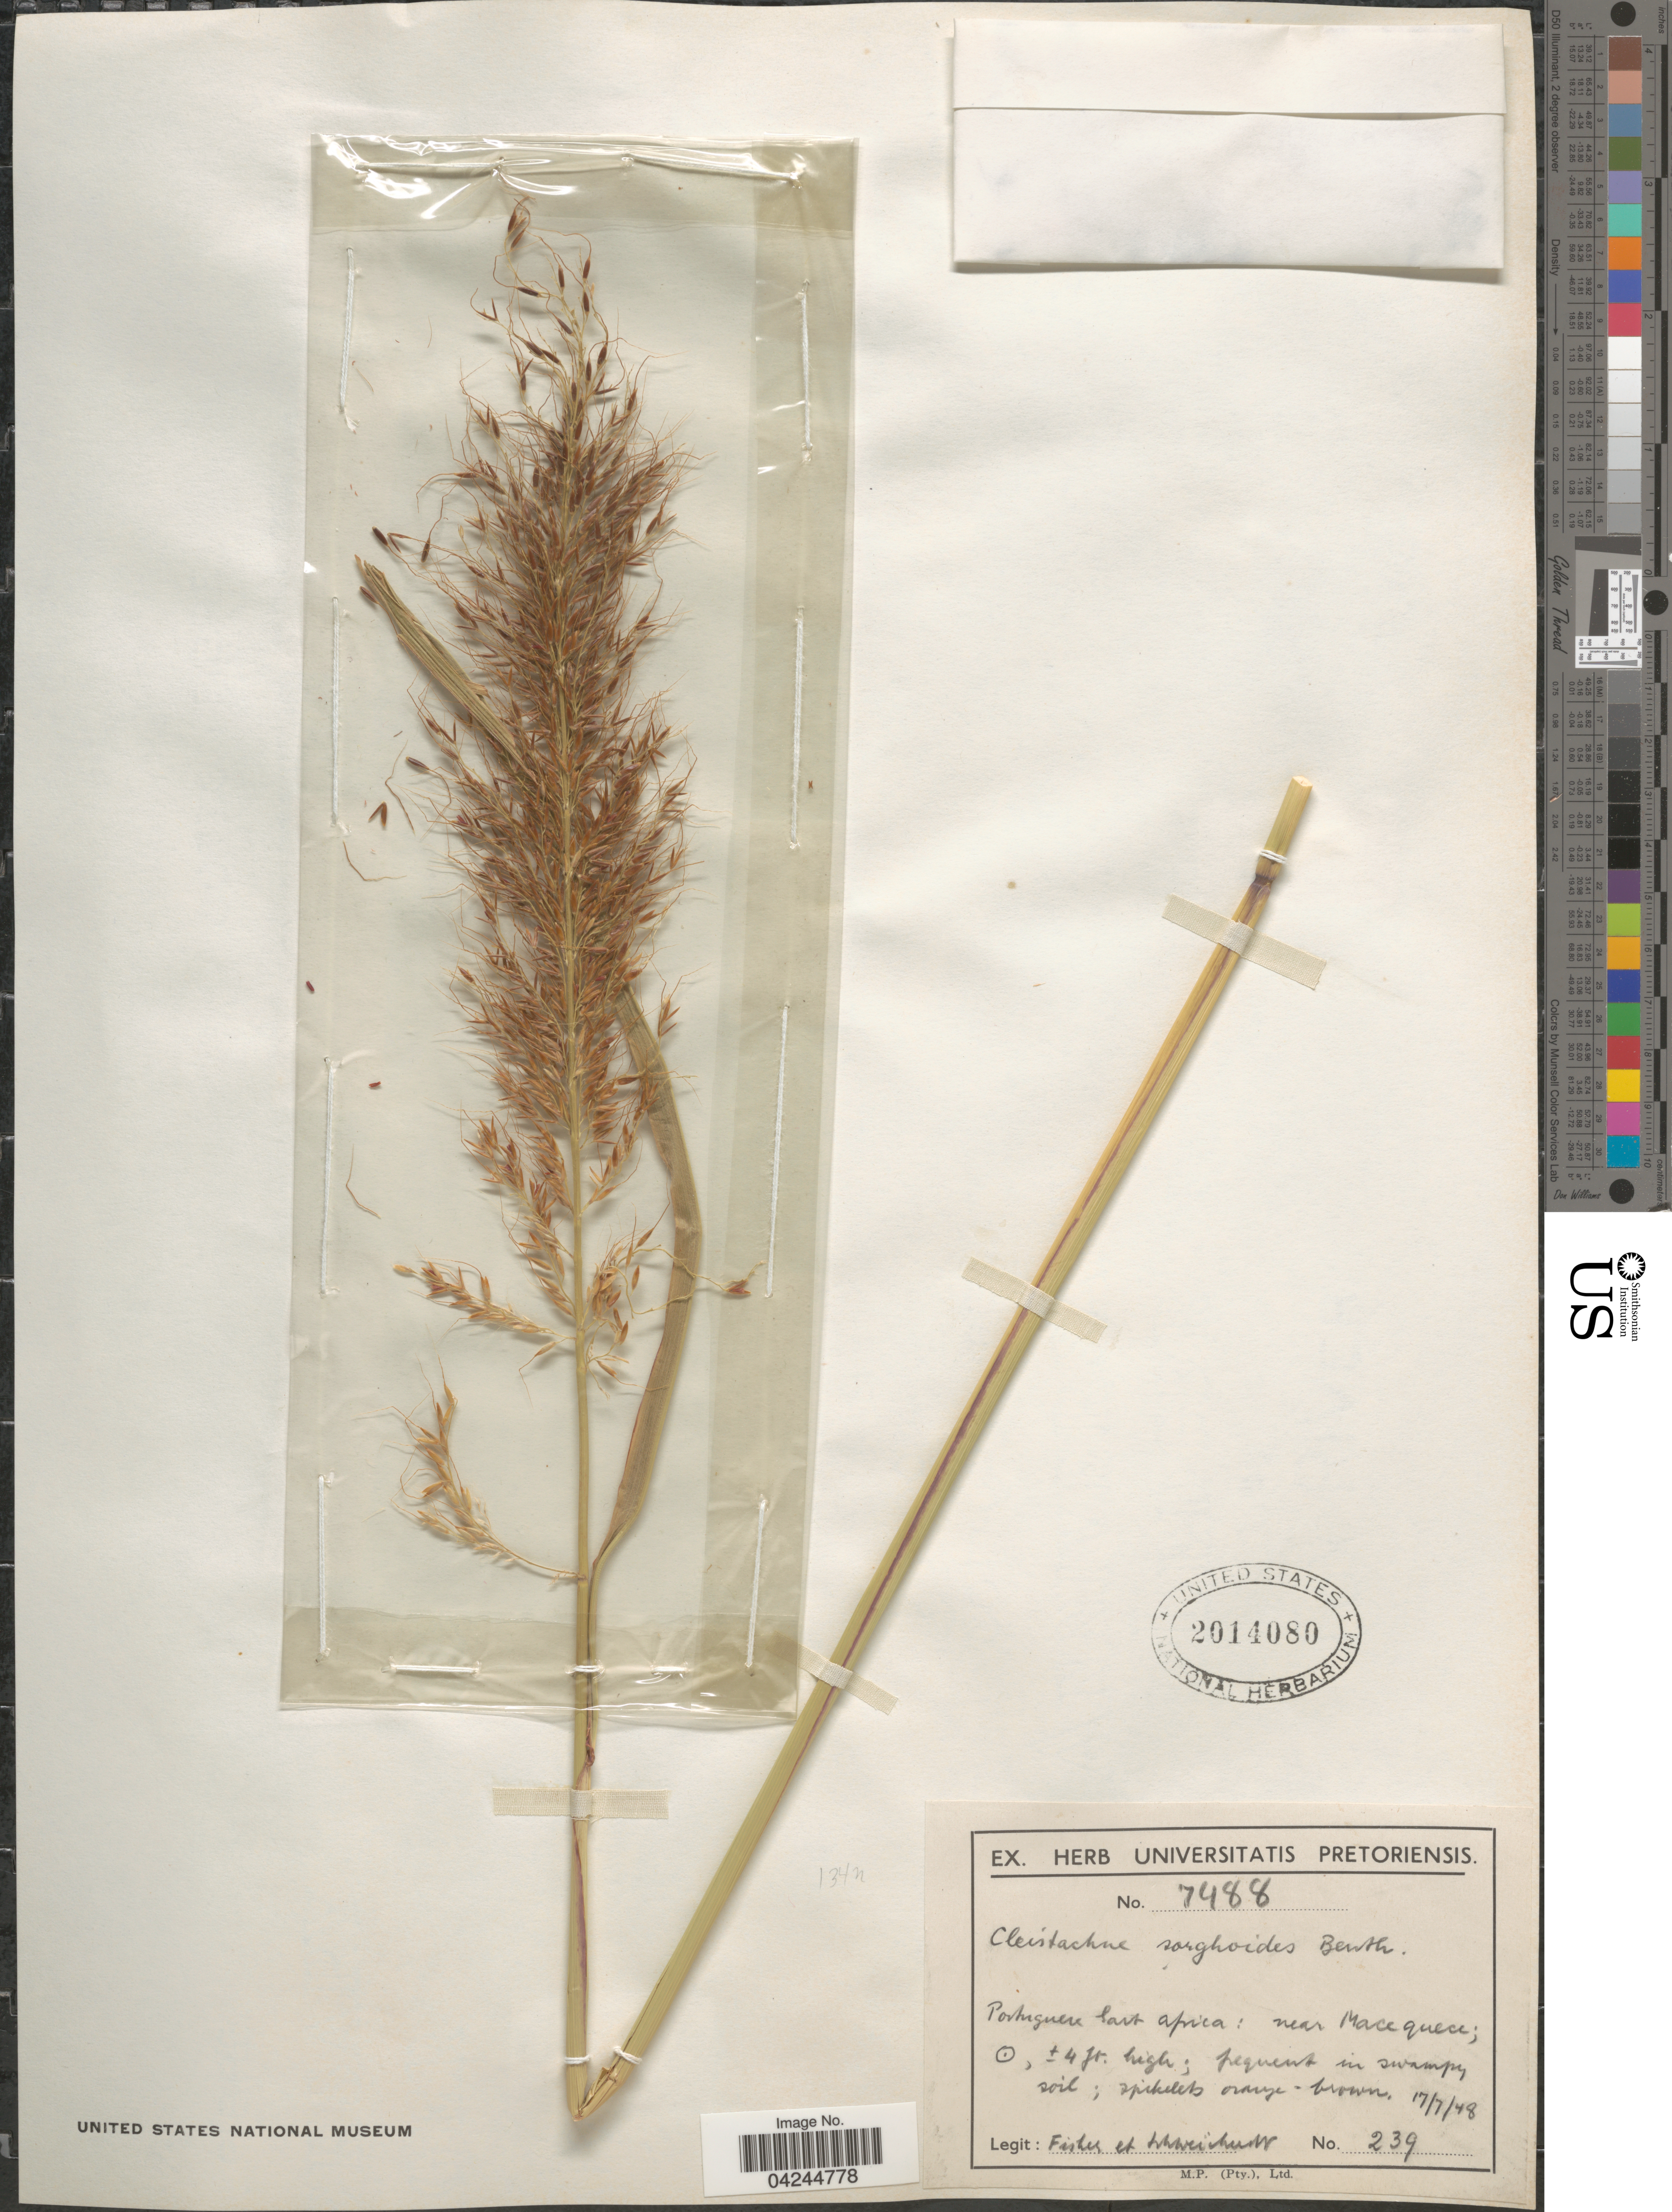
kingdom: Plantae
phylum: Tracheophyta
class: Liliopsida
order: Poales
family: Poaceae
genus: Cleistachne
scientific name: Cleistachne sorghoides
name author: Benth.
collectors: -- Fisher & -. Schweickerdt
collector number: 239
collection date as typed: Transcribed d/m/y: 17/7/48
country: Zimbabwe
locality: Portuguese East Africa: near Macequece.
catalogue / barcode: US 2014080